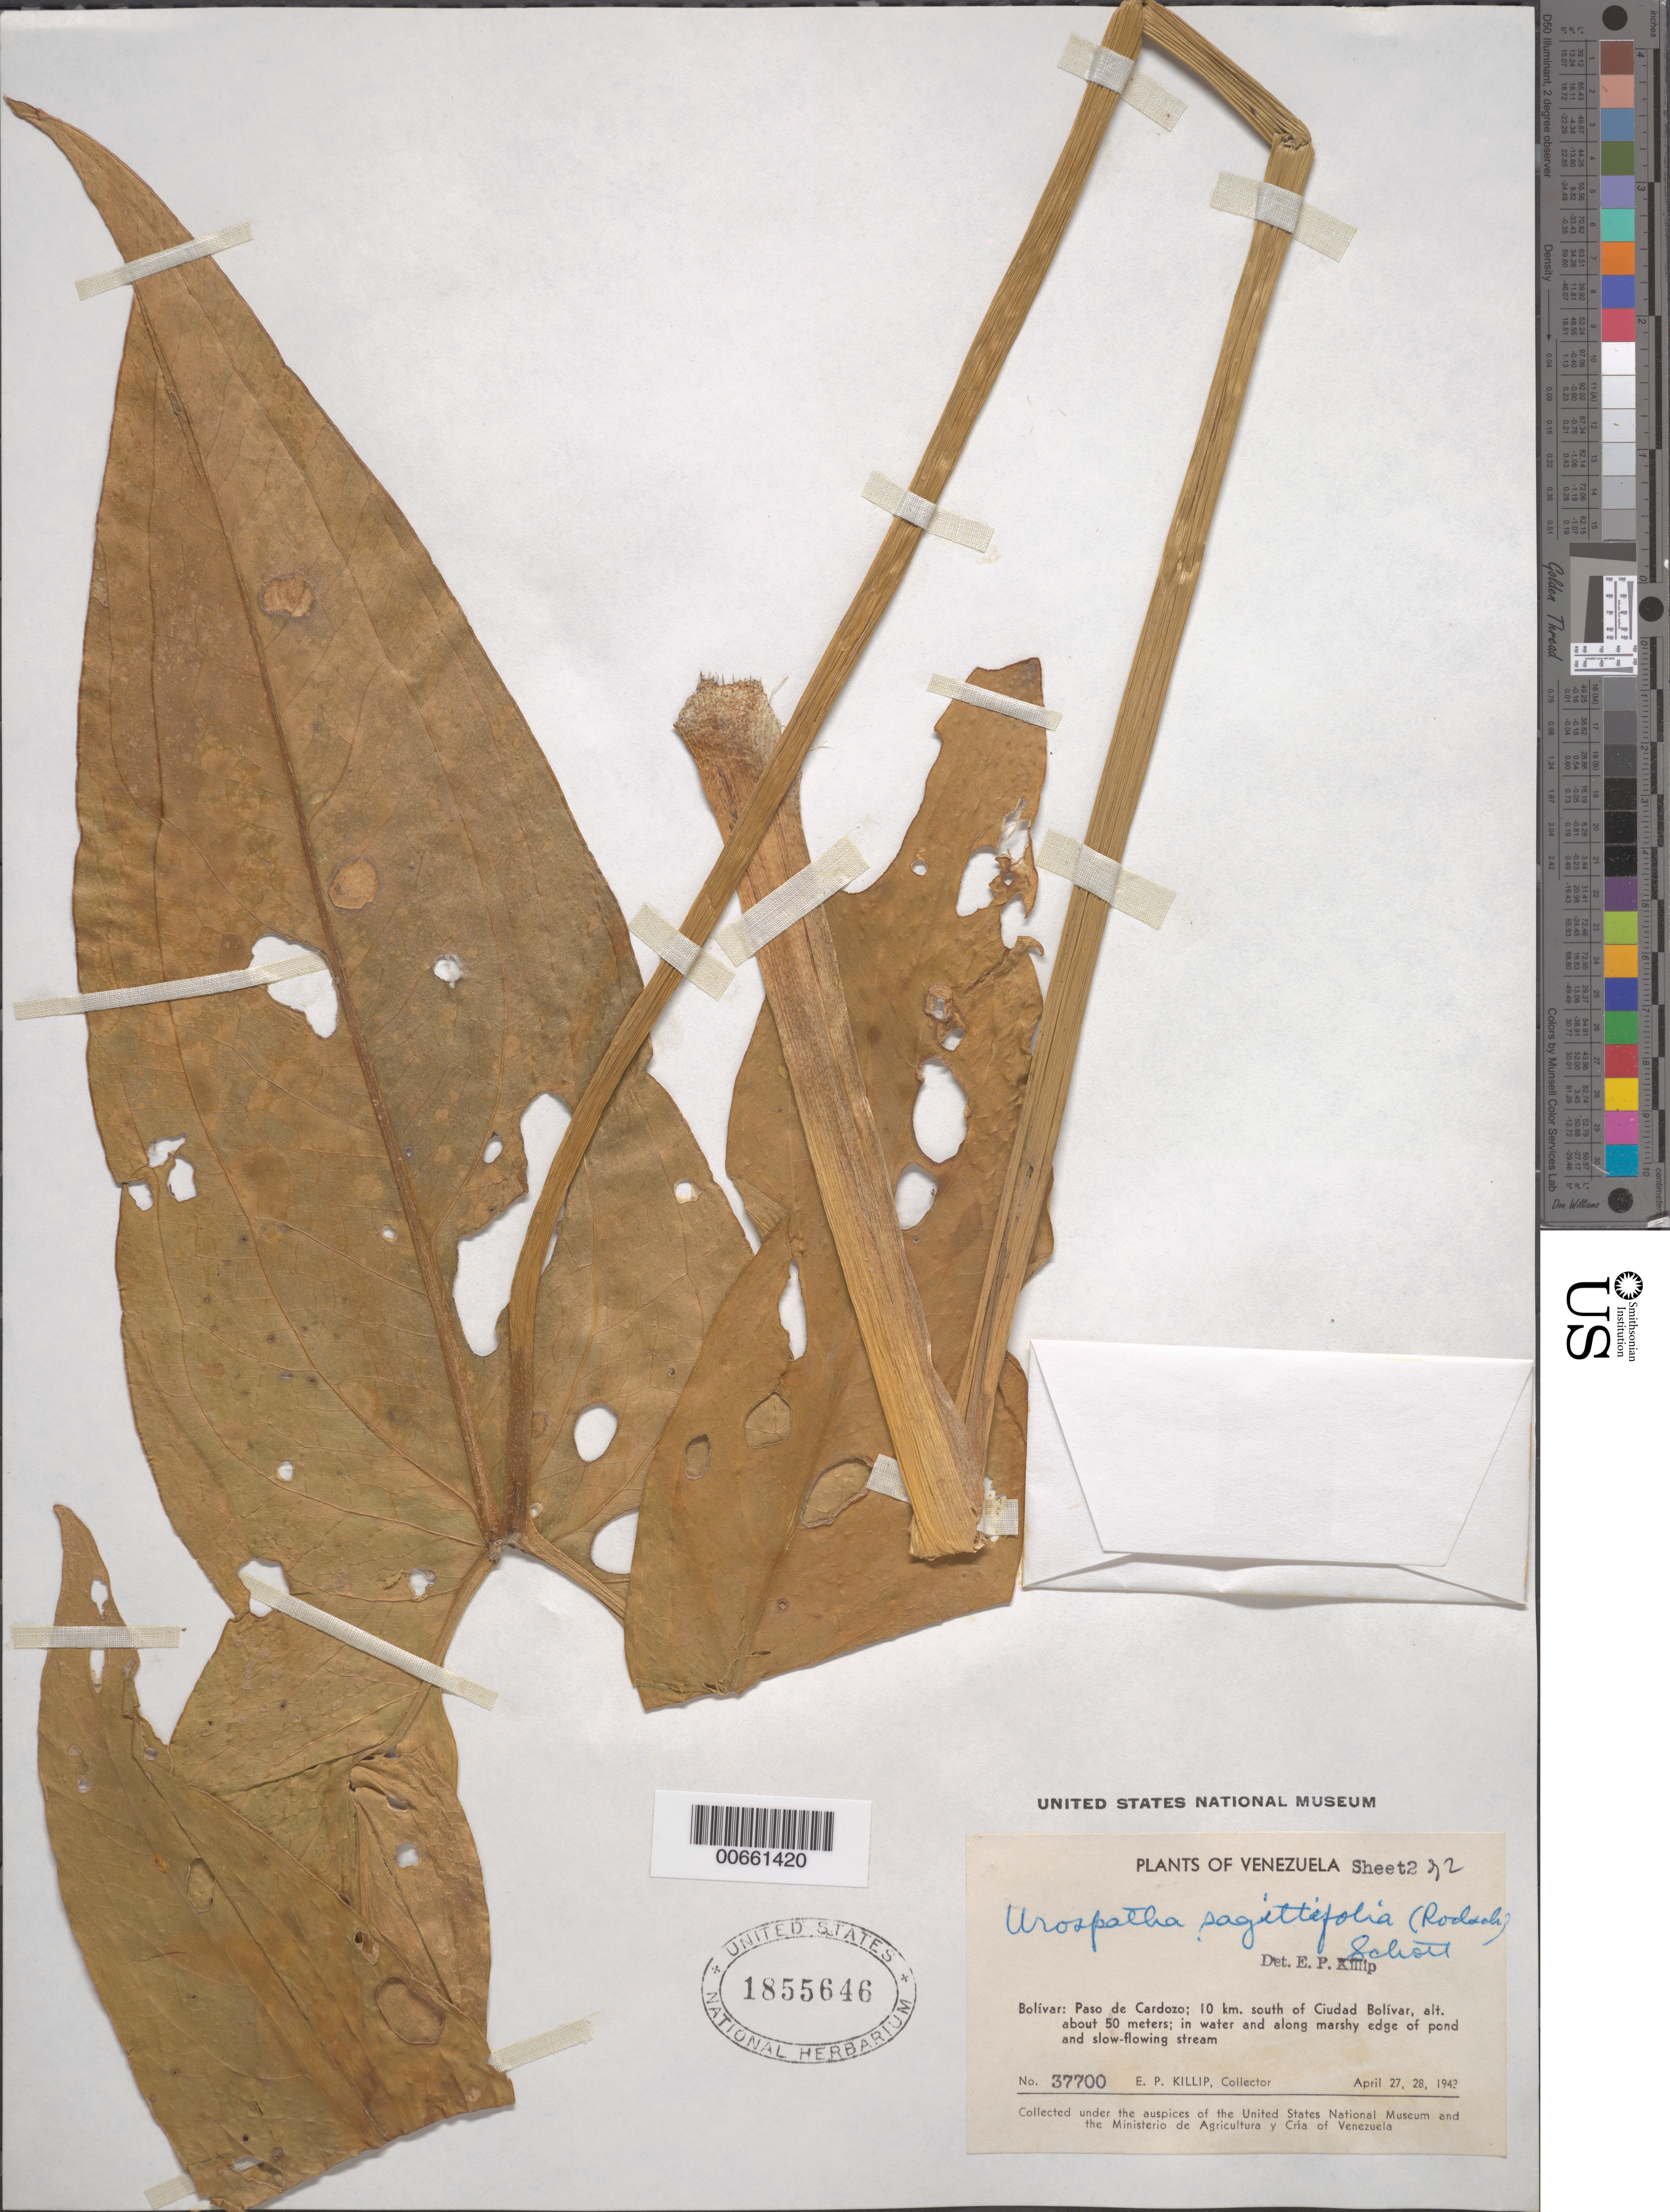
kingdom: Plantae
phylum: Tracheophyta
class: Liliopsida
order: Alismatales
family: Araceae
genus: Urospatha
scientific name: Urospatha sagittifolia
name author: (Rudge) Schott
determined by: Killip, Ellsworth P.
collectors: E. P. Killip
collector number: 37700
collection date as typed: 27-Apr-43 to 28-Apr-43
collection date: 1943-04-27/1943-04-28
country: Venezuela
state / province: Bolívar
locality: Paso de Cardozo; 10 km south of Ciudad Bolívar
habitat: In water and along marshy edge of pond and slow-flowing stream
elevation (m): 50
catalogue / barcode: US 1855646